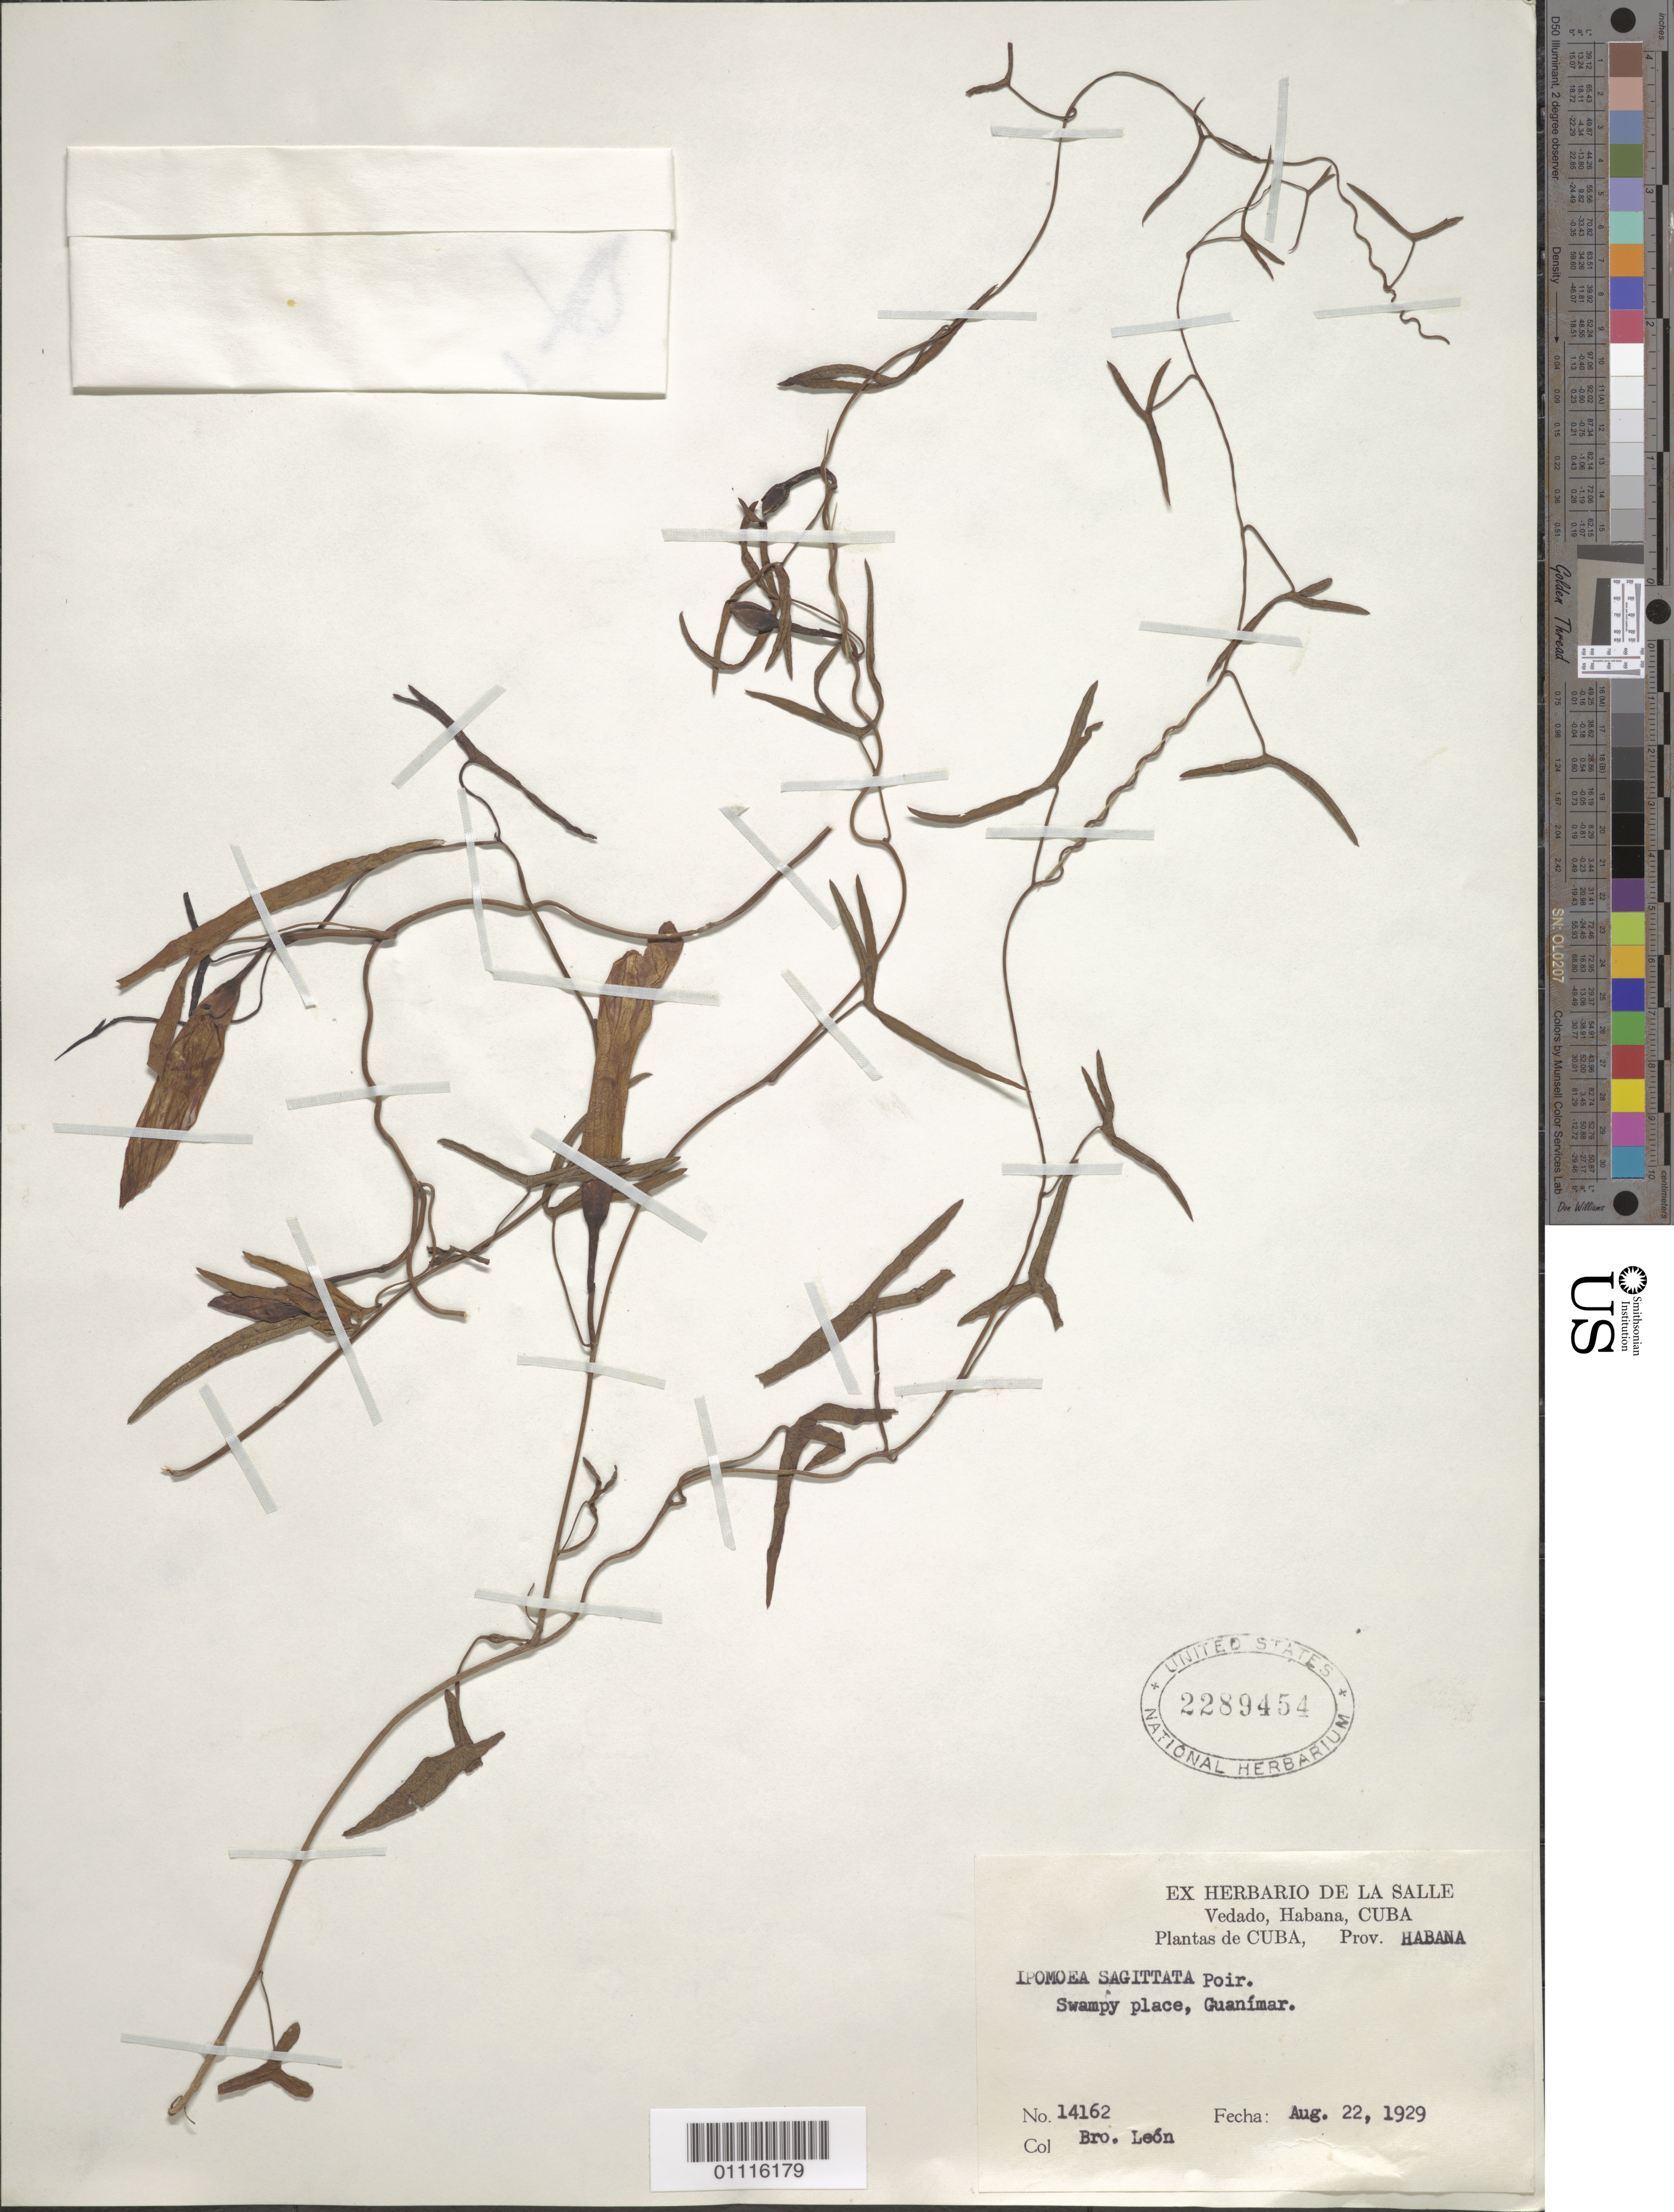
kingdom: Plantae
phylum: Tracheophyta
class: Magnoliopsida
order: Solanales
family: Convolvulaceae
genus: Ipomoea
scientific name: Ipomoea sagittata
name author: Poir.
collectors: Bro. León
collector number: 14162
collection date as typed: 22 Aug 1929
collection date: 1929-08-22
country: Cuba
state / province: La Habana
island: Cuba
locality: Swampy place, Guanimar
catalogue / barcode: US 2289454